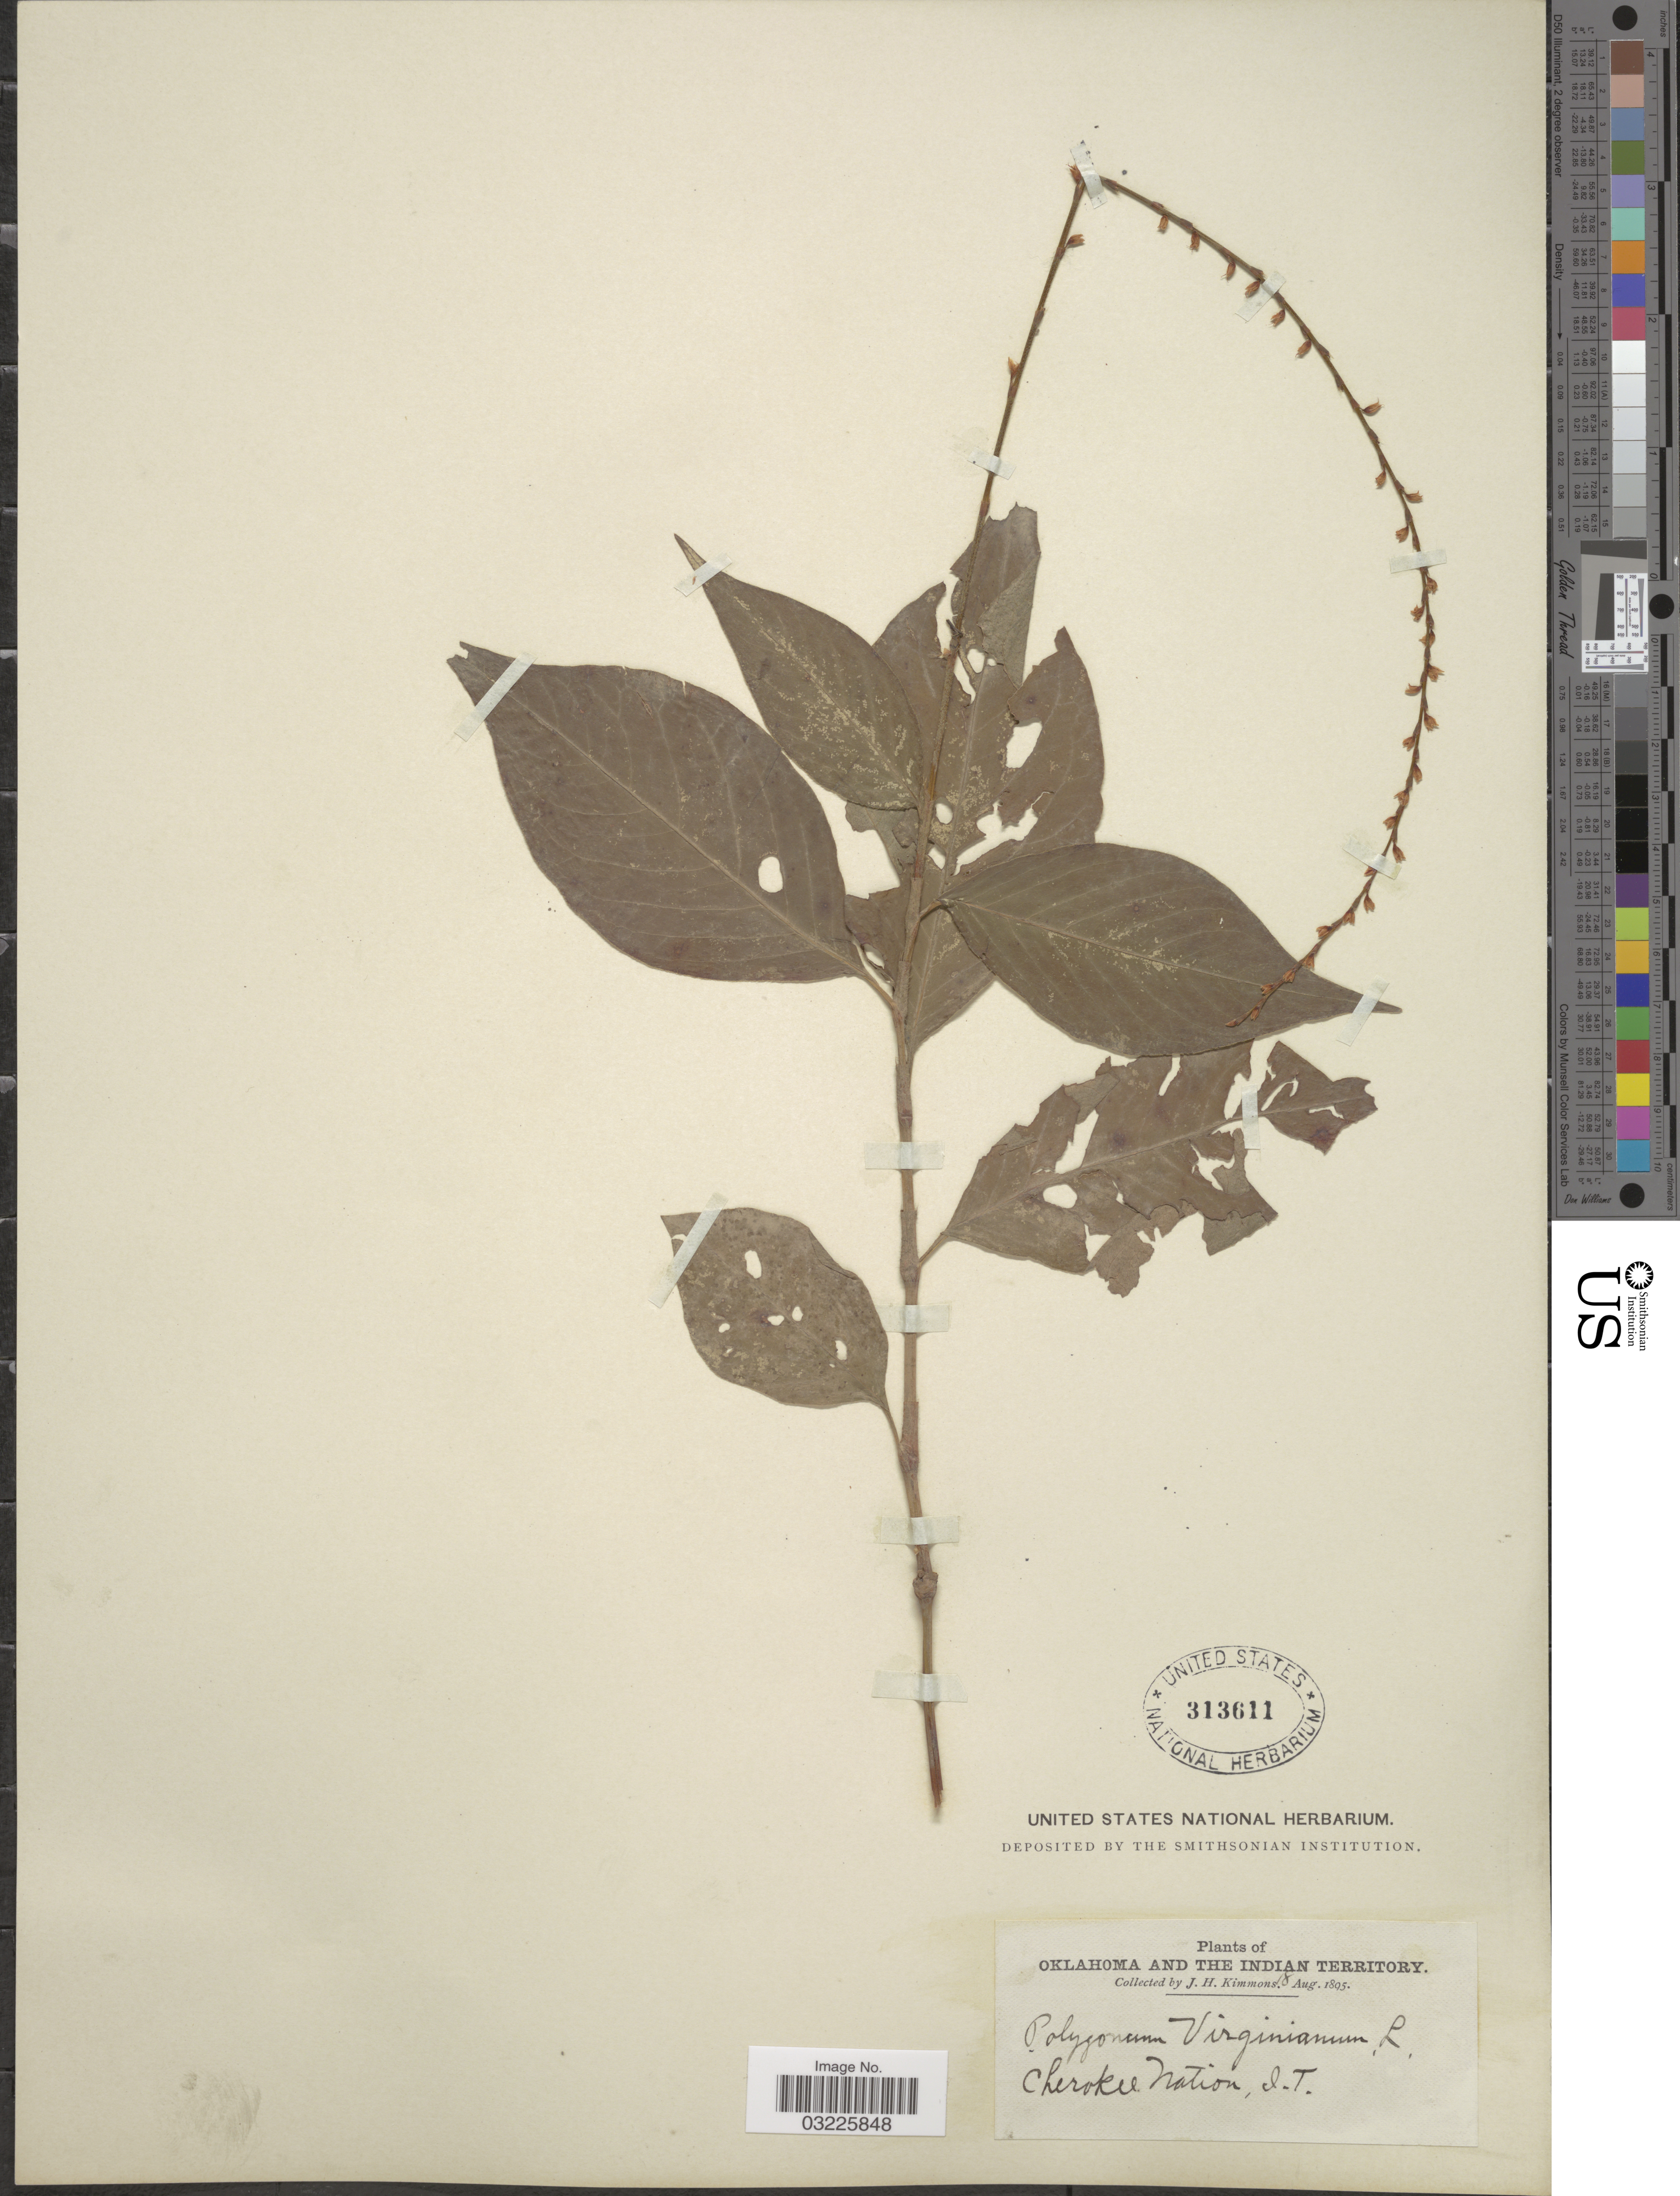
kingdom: Plantae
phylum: Tracheophyta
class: Magnoliopsida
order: Caryophyllales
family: Polygonaceae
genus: Persicaria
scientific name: Persicaria virginiana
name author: (L.) Gaertn.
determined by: Atha, D. E.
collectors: J. Kimmons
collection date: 1895-08-18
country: United States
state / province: Oklahoma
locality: Indian Territory. Cherokee Nation.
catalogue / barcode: US 313611